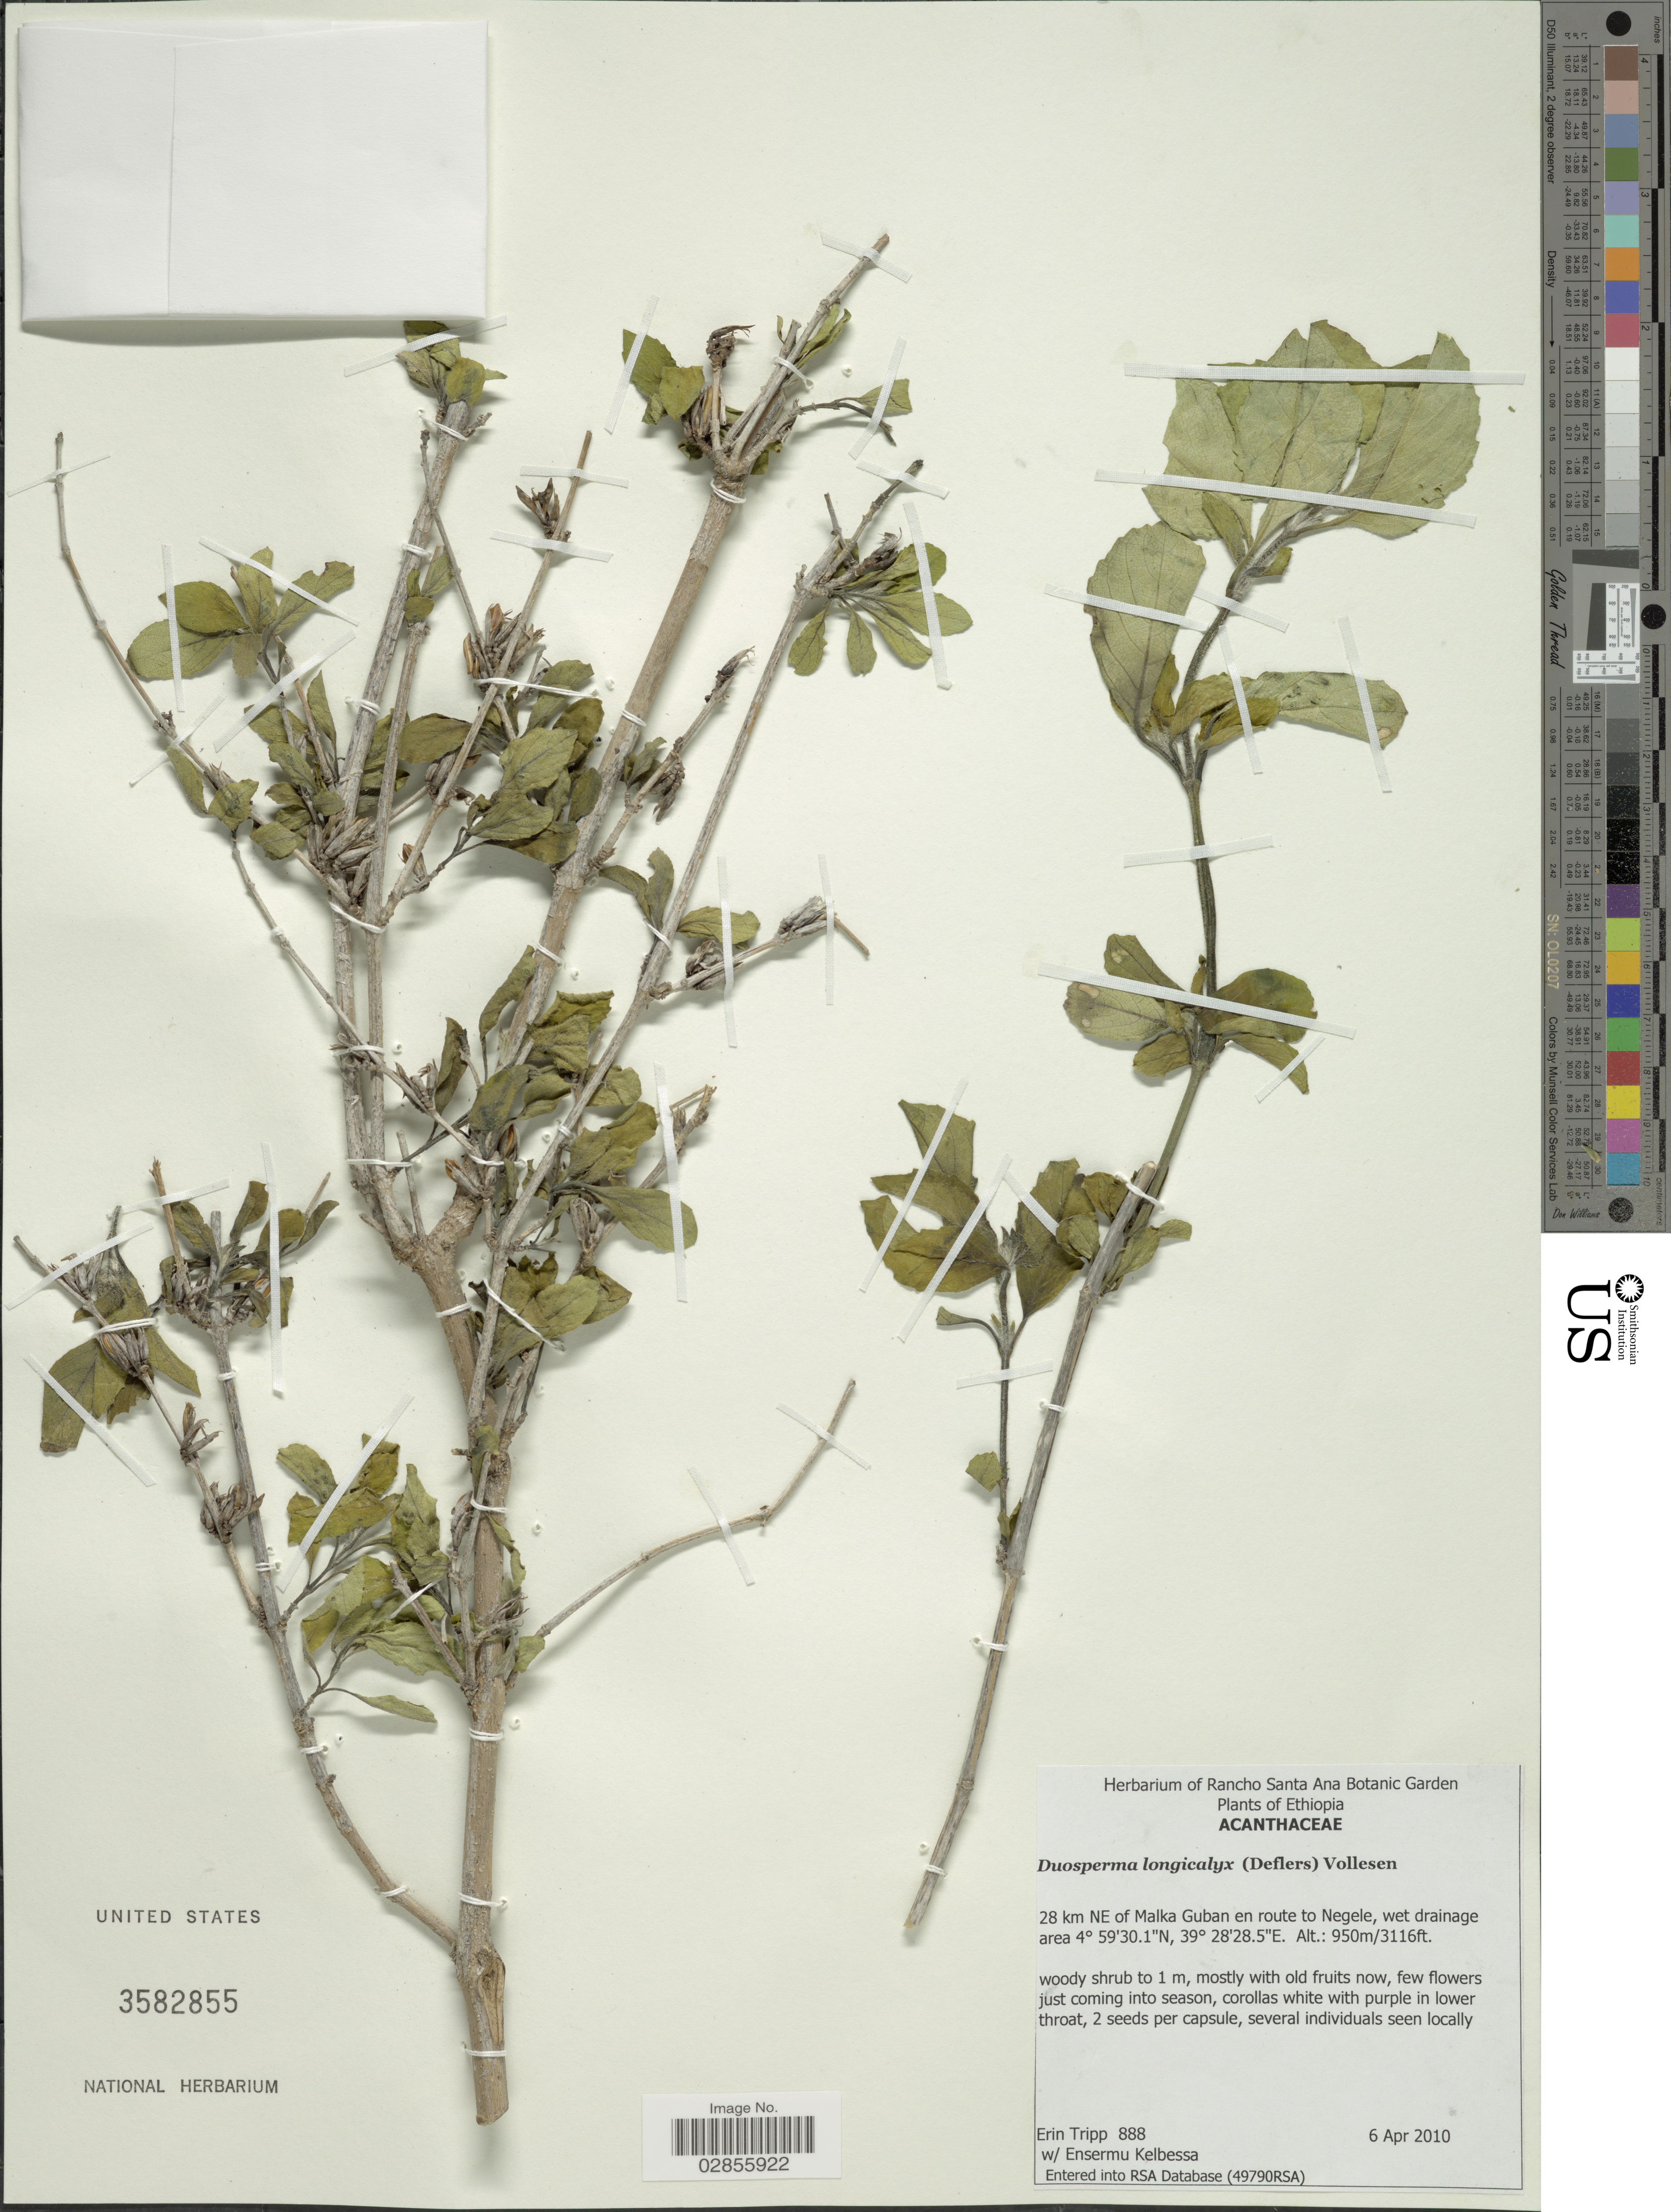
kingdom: Plantae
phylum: Tracheophyta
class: Magnoliopsida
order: Lamiales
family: Acanthaceae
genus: Duosperma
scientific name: Duosperma longicalyx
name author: (Deflers) Vollesen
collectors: E. Tripp & E. Kelbessa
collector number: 888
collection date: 2010-04-06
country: Ethiopia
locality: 28 km NE of Malka Guban en route to Negele, wet drainage area.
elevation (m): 950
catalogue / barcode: US 3582855